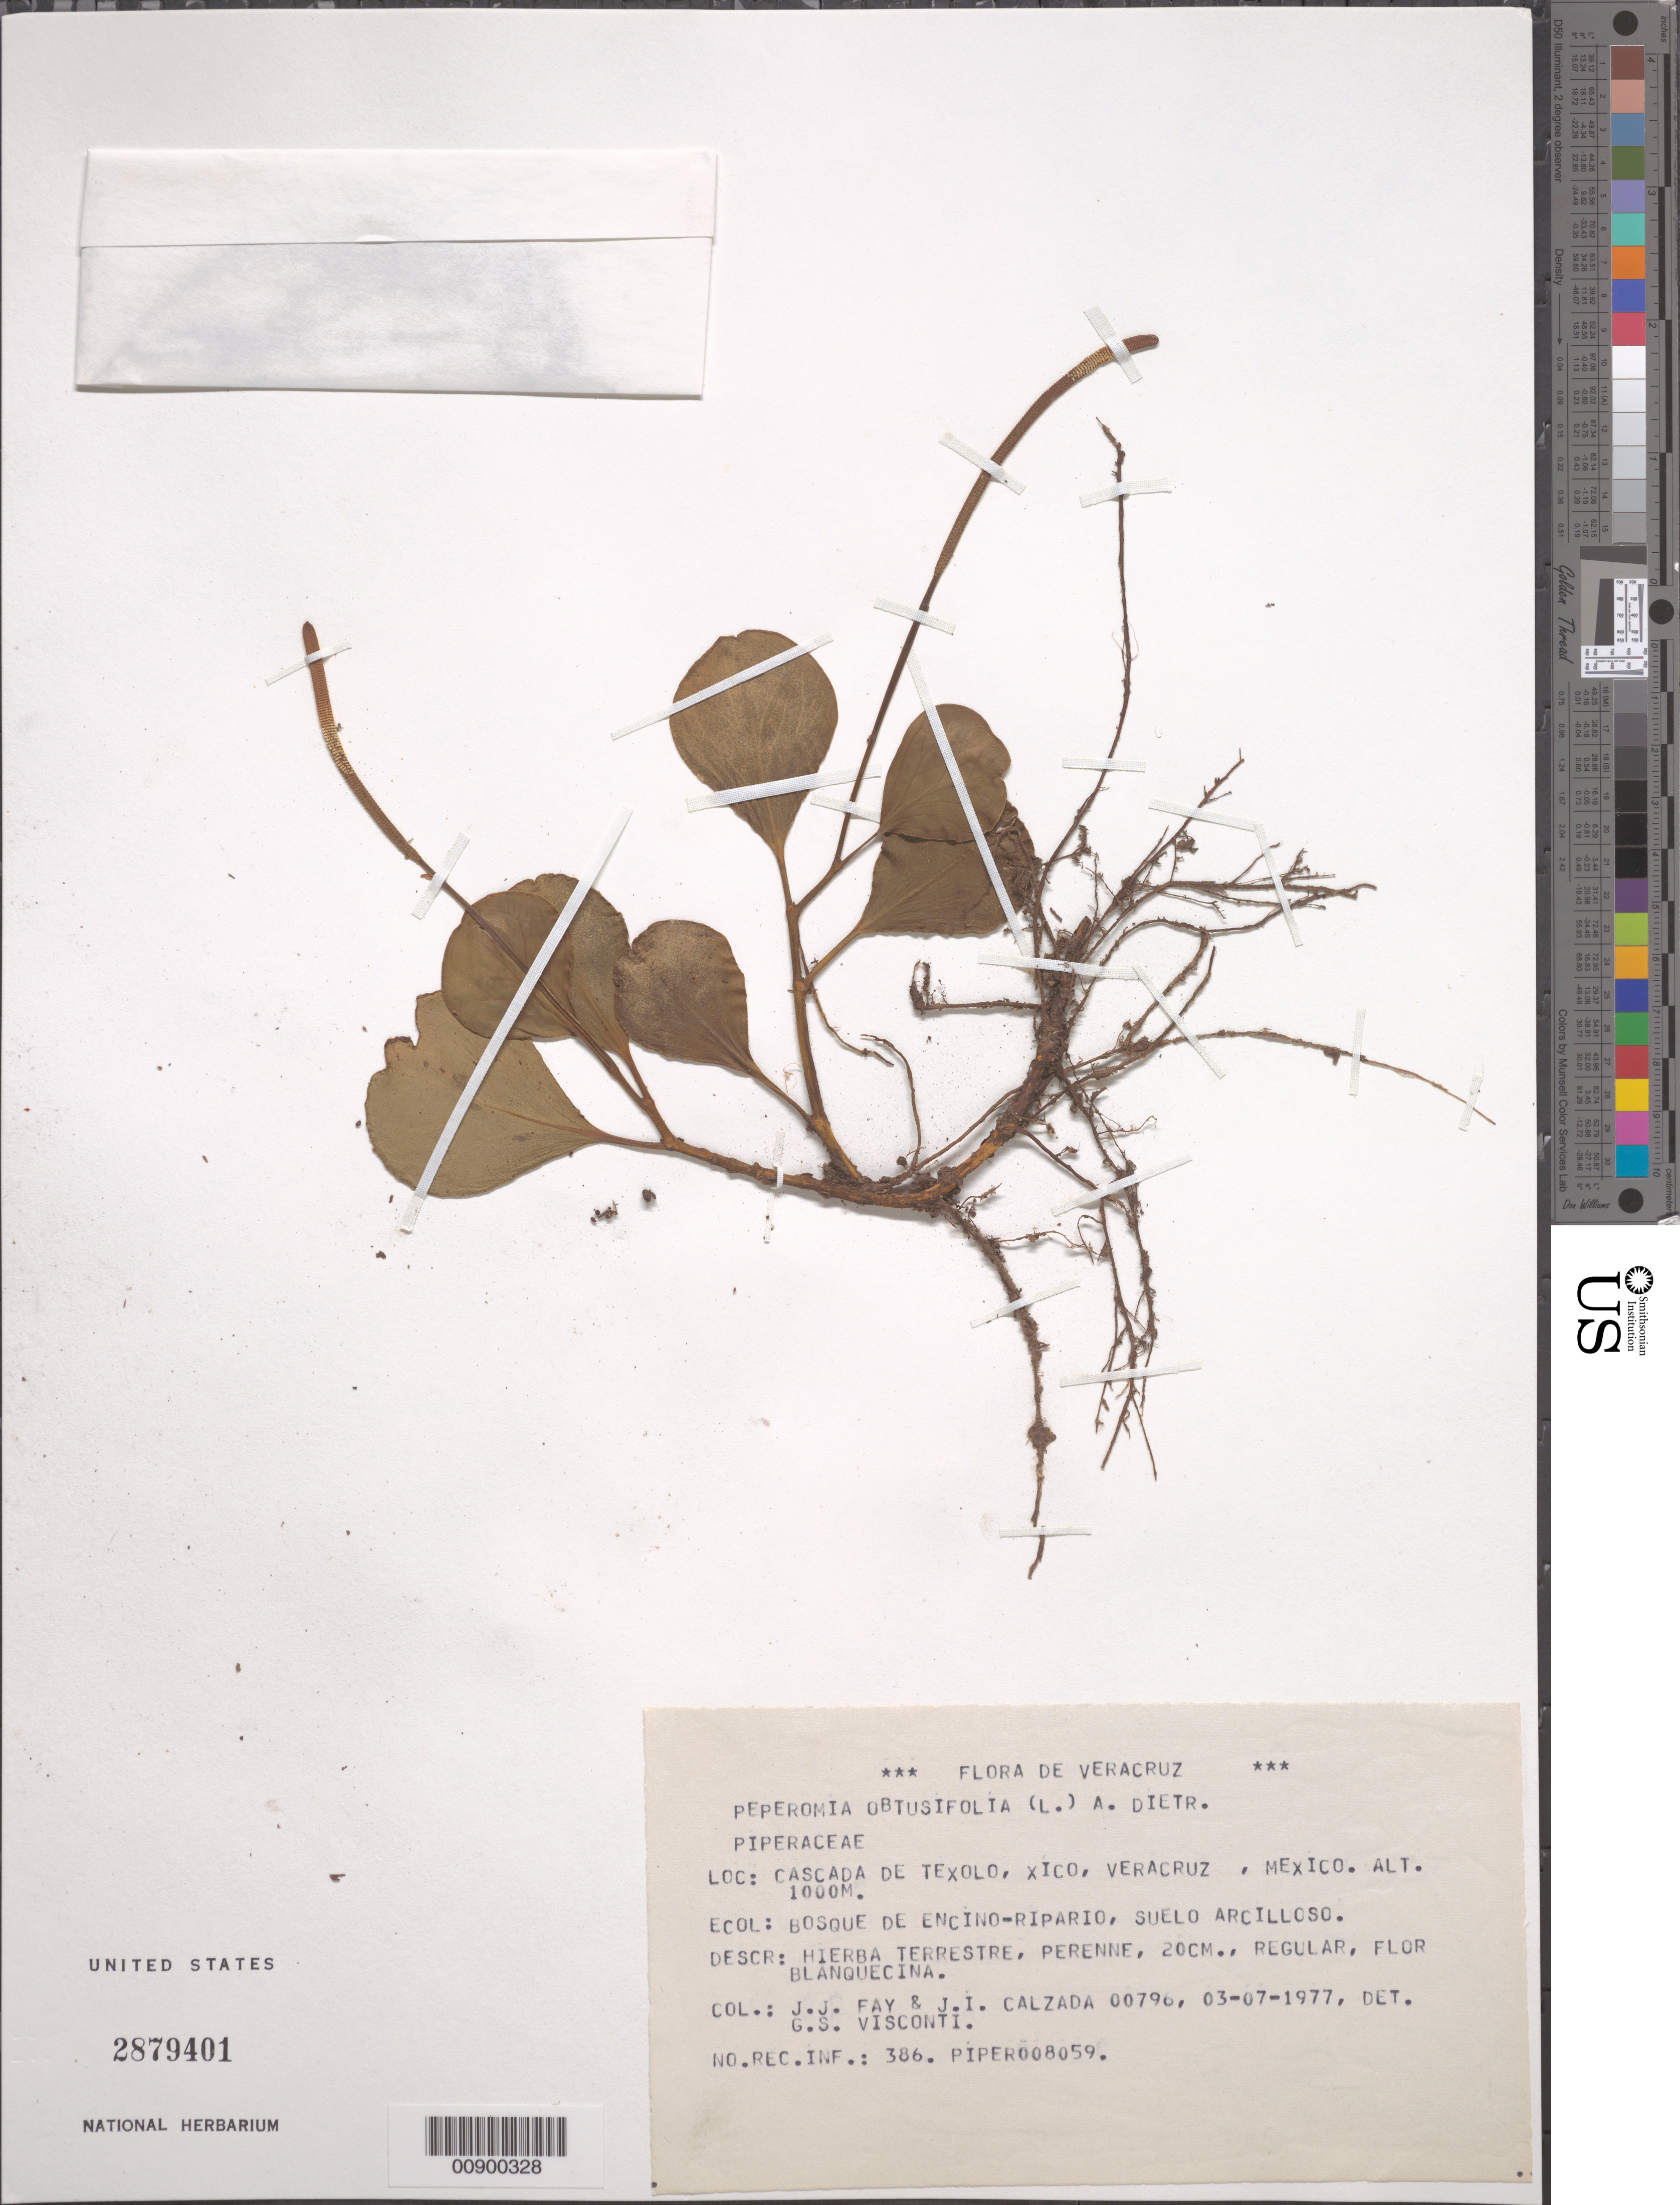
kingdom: Plantae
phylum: Tracheophyta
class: Magnoliopsida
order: Piperales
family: Piperaceae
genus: Peperomia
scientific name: Peperomia obtusifolia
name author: (L.) A. Dietr.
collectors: J. J. Fay & J. I. Calzada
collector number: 00796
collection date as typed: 03 Jul 1977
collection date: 1977-07-03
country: Mexico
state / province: Veracruz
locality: Cascada de Texolo, Xico, Veracruz.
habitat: Bosque de encino-ripario, suelo arcilloso.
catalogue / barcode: US 2879401